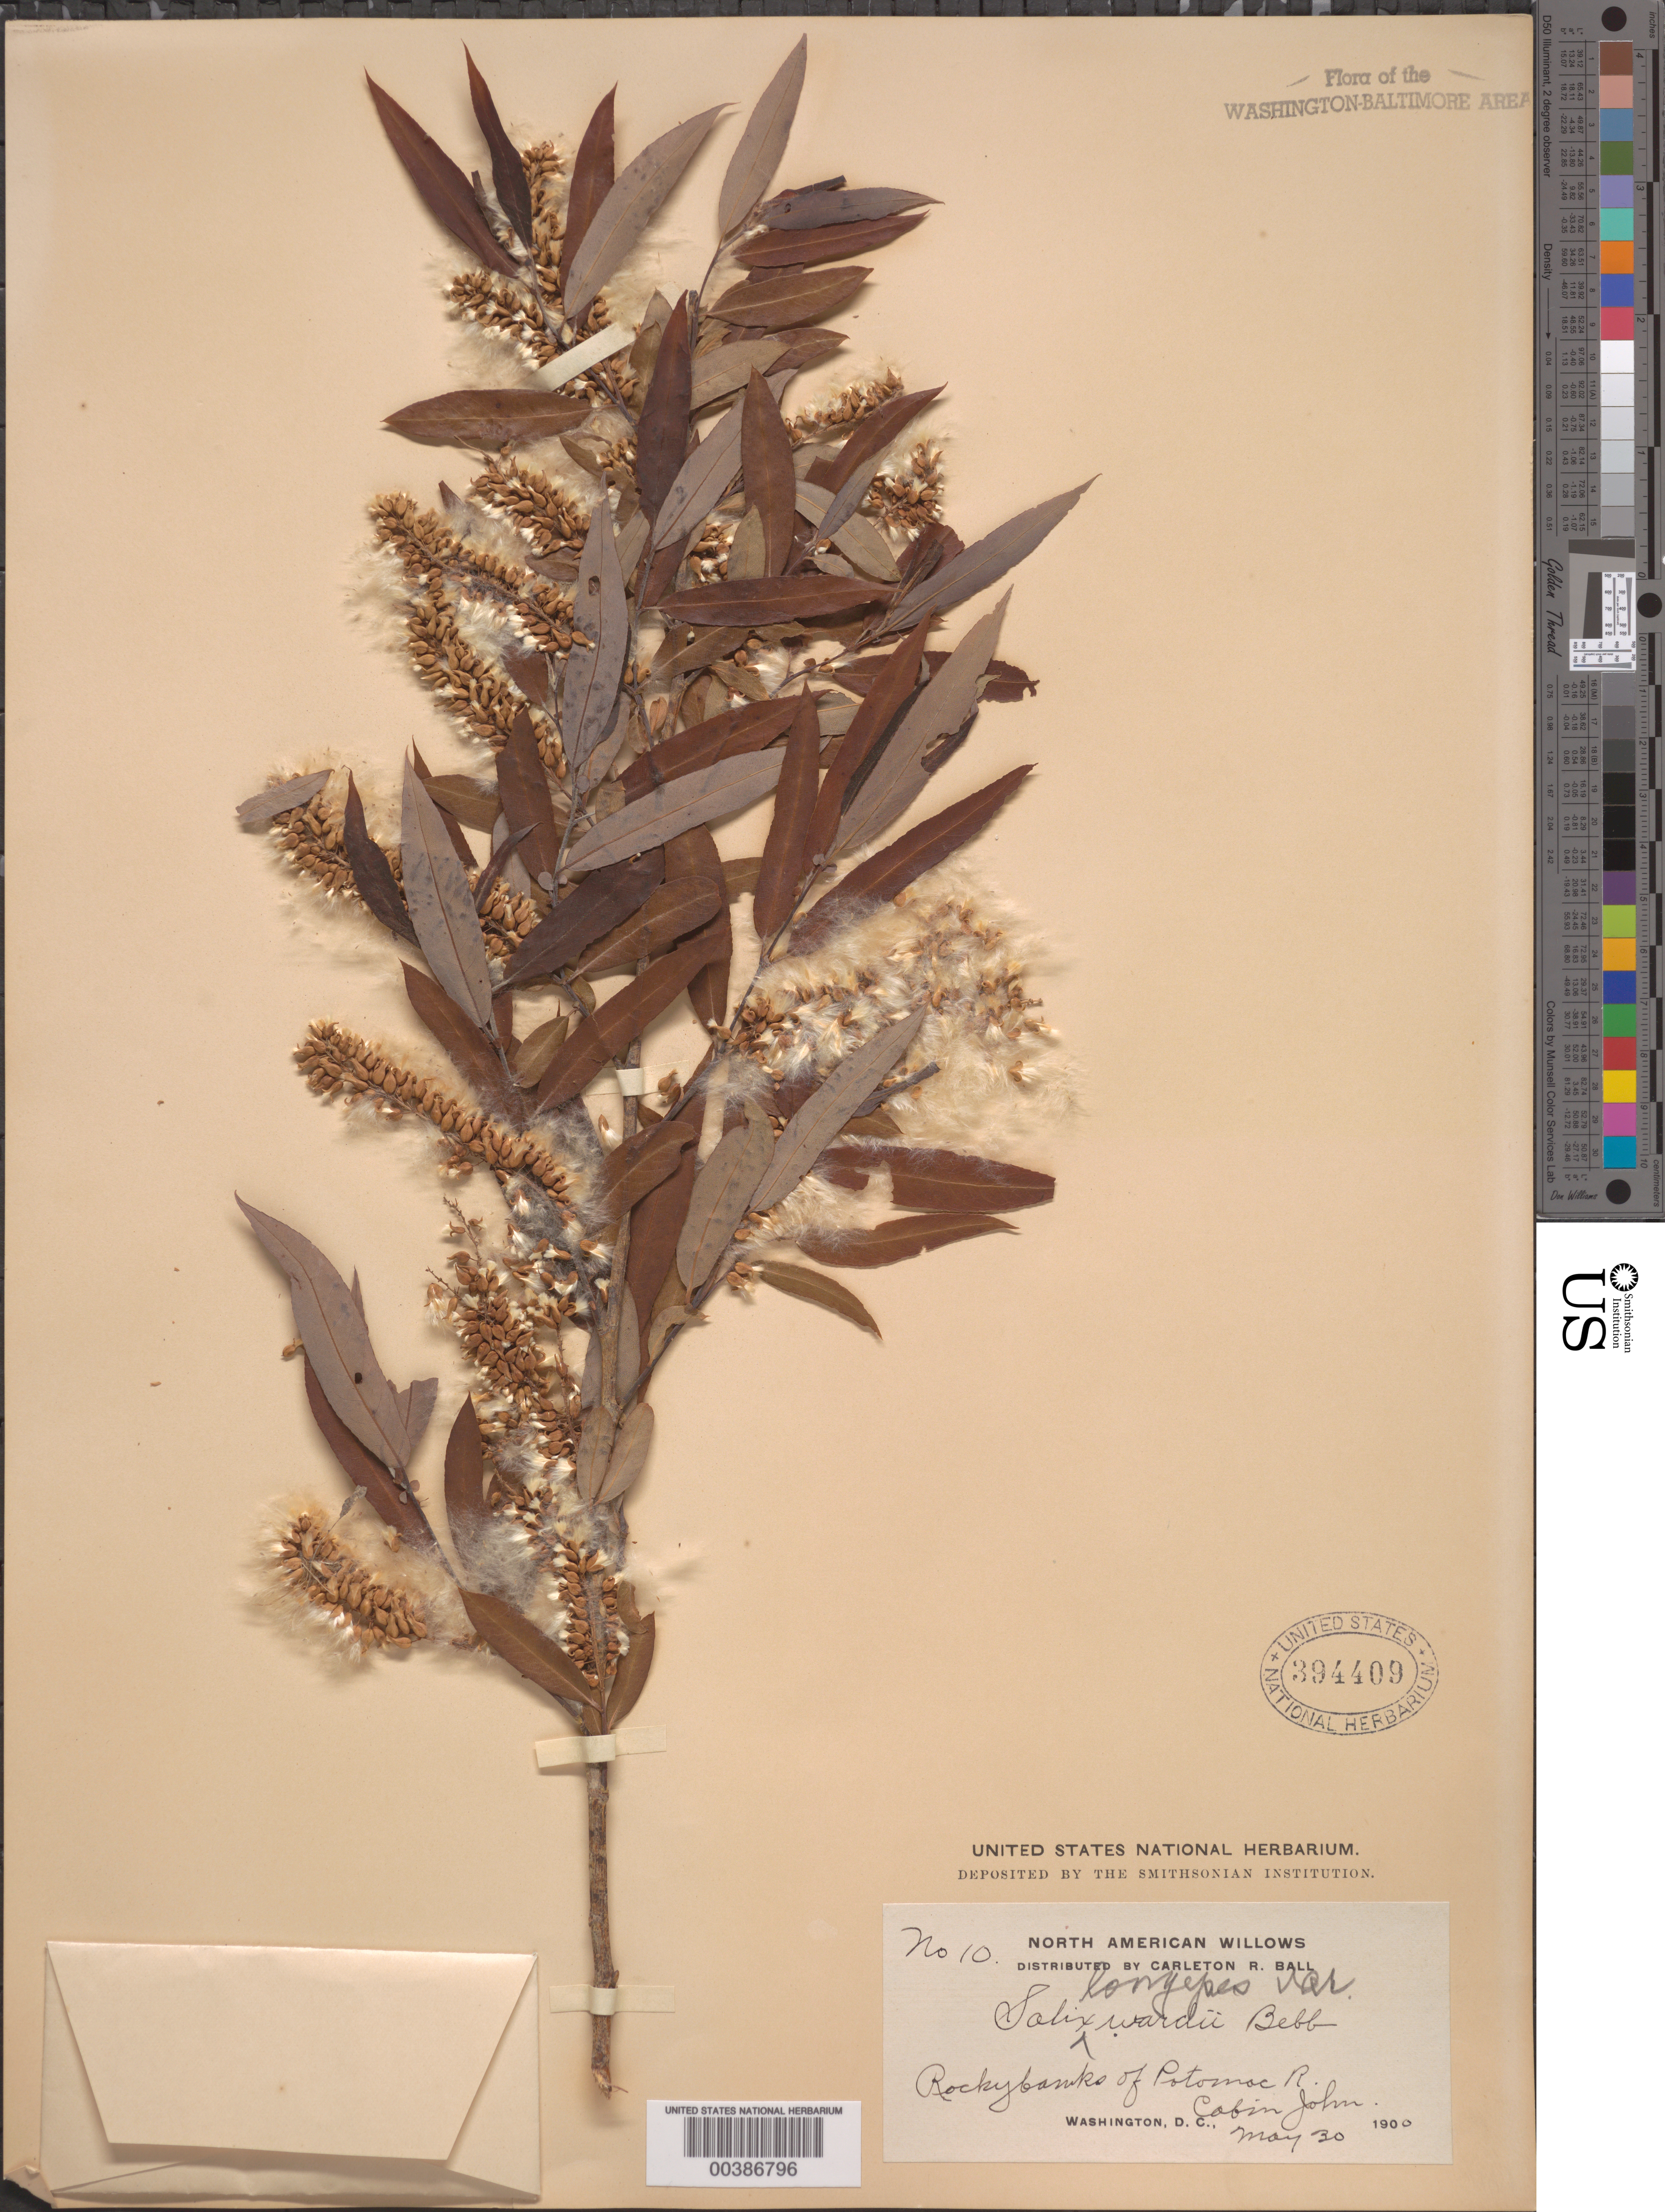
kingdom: Plantae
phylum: Tracheophyta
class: Magnoliopsida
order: Malpighiales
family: Salicaceae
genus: Salix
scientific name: Salix caroliniana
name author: Michx.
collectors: C. R. Ball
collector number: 10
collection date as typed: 30 May 1900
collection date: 1900-05-30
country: United States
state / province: Maryland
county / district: Montgomery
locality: Potomac River, Cabin John C. & O. Canal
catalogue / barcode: US 344409